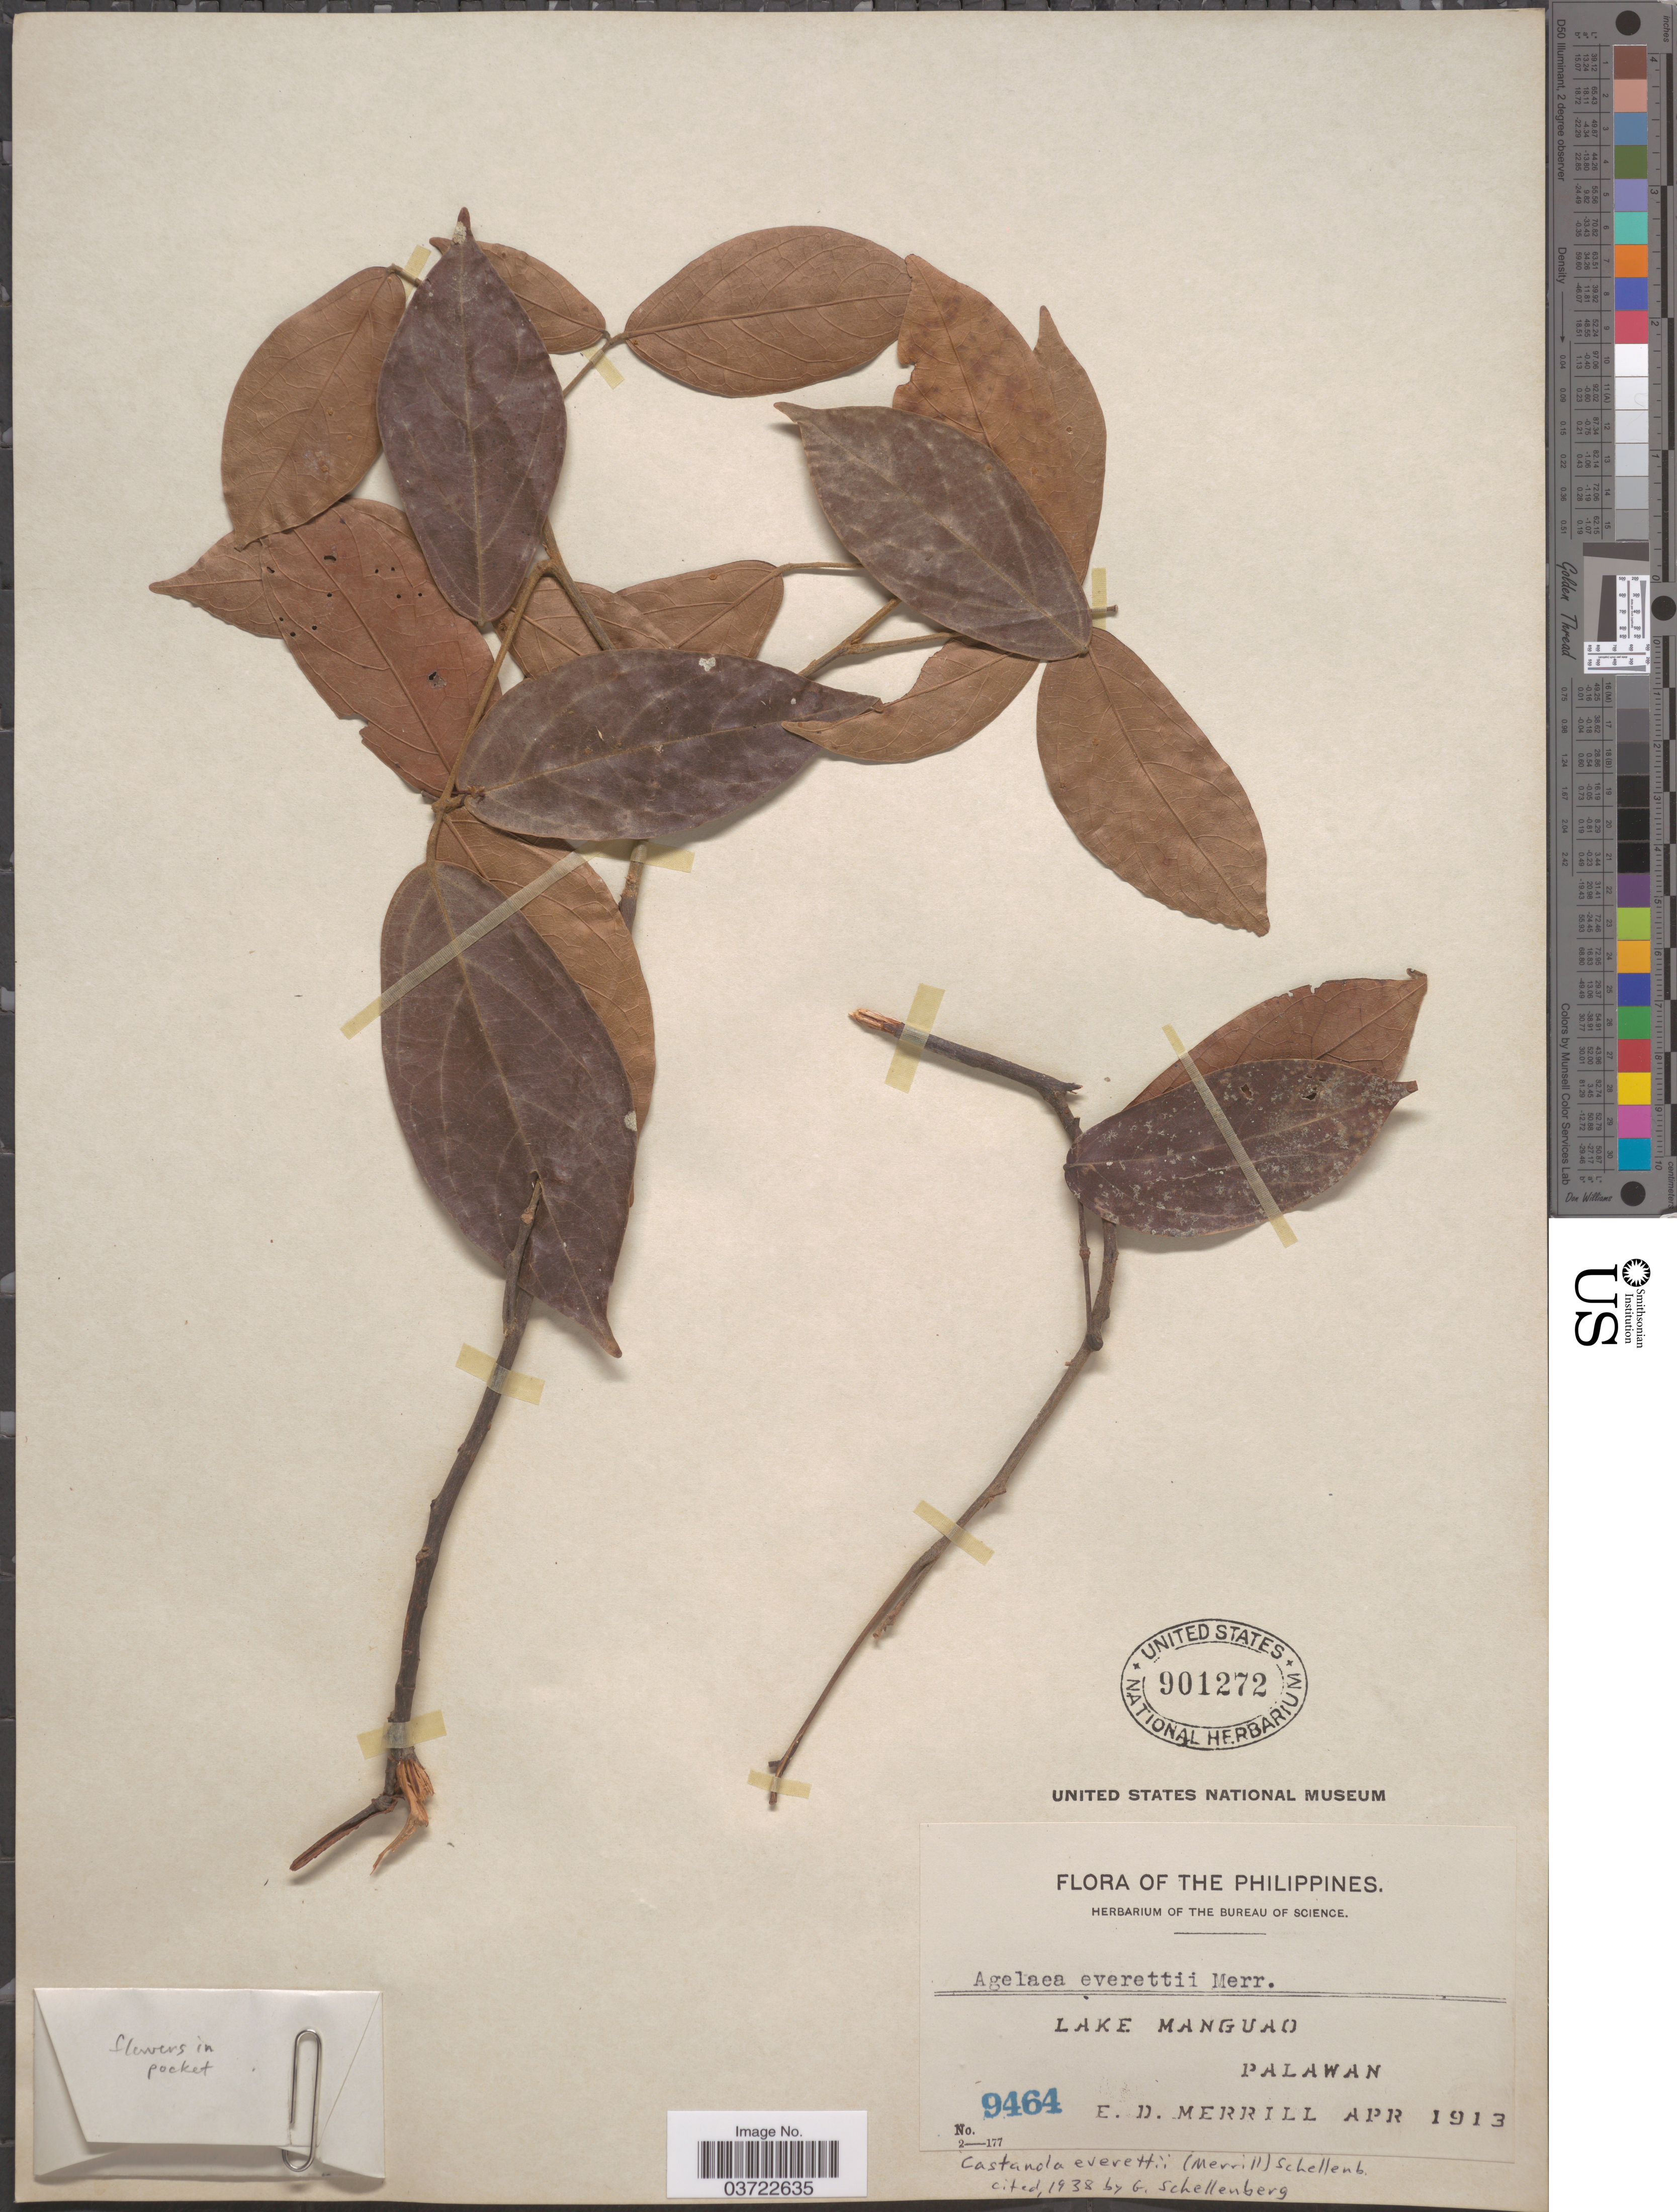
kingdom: Plantae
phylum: Tracheophyta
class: Magnoliopsida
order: Oxalidales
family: Connaraceae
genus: Agelaea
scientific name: Agelaea borneensis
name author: (Hook. f.) Merr.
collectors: E. D. Merrill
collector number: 9464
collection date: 1913-04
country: Philippines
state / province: Mimaropa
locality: Lake Manguao, Palawan.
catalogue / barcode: US 901272